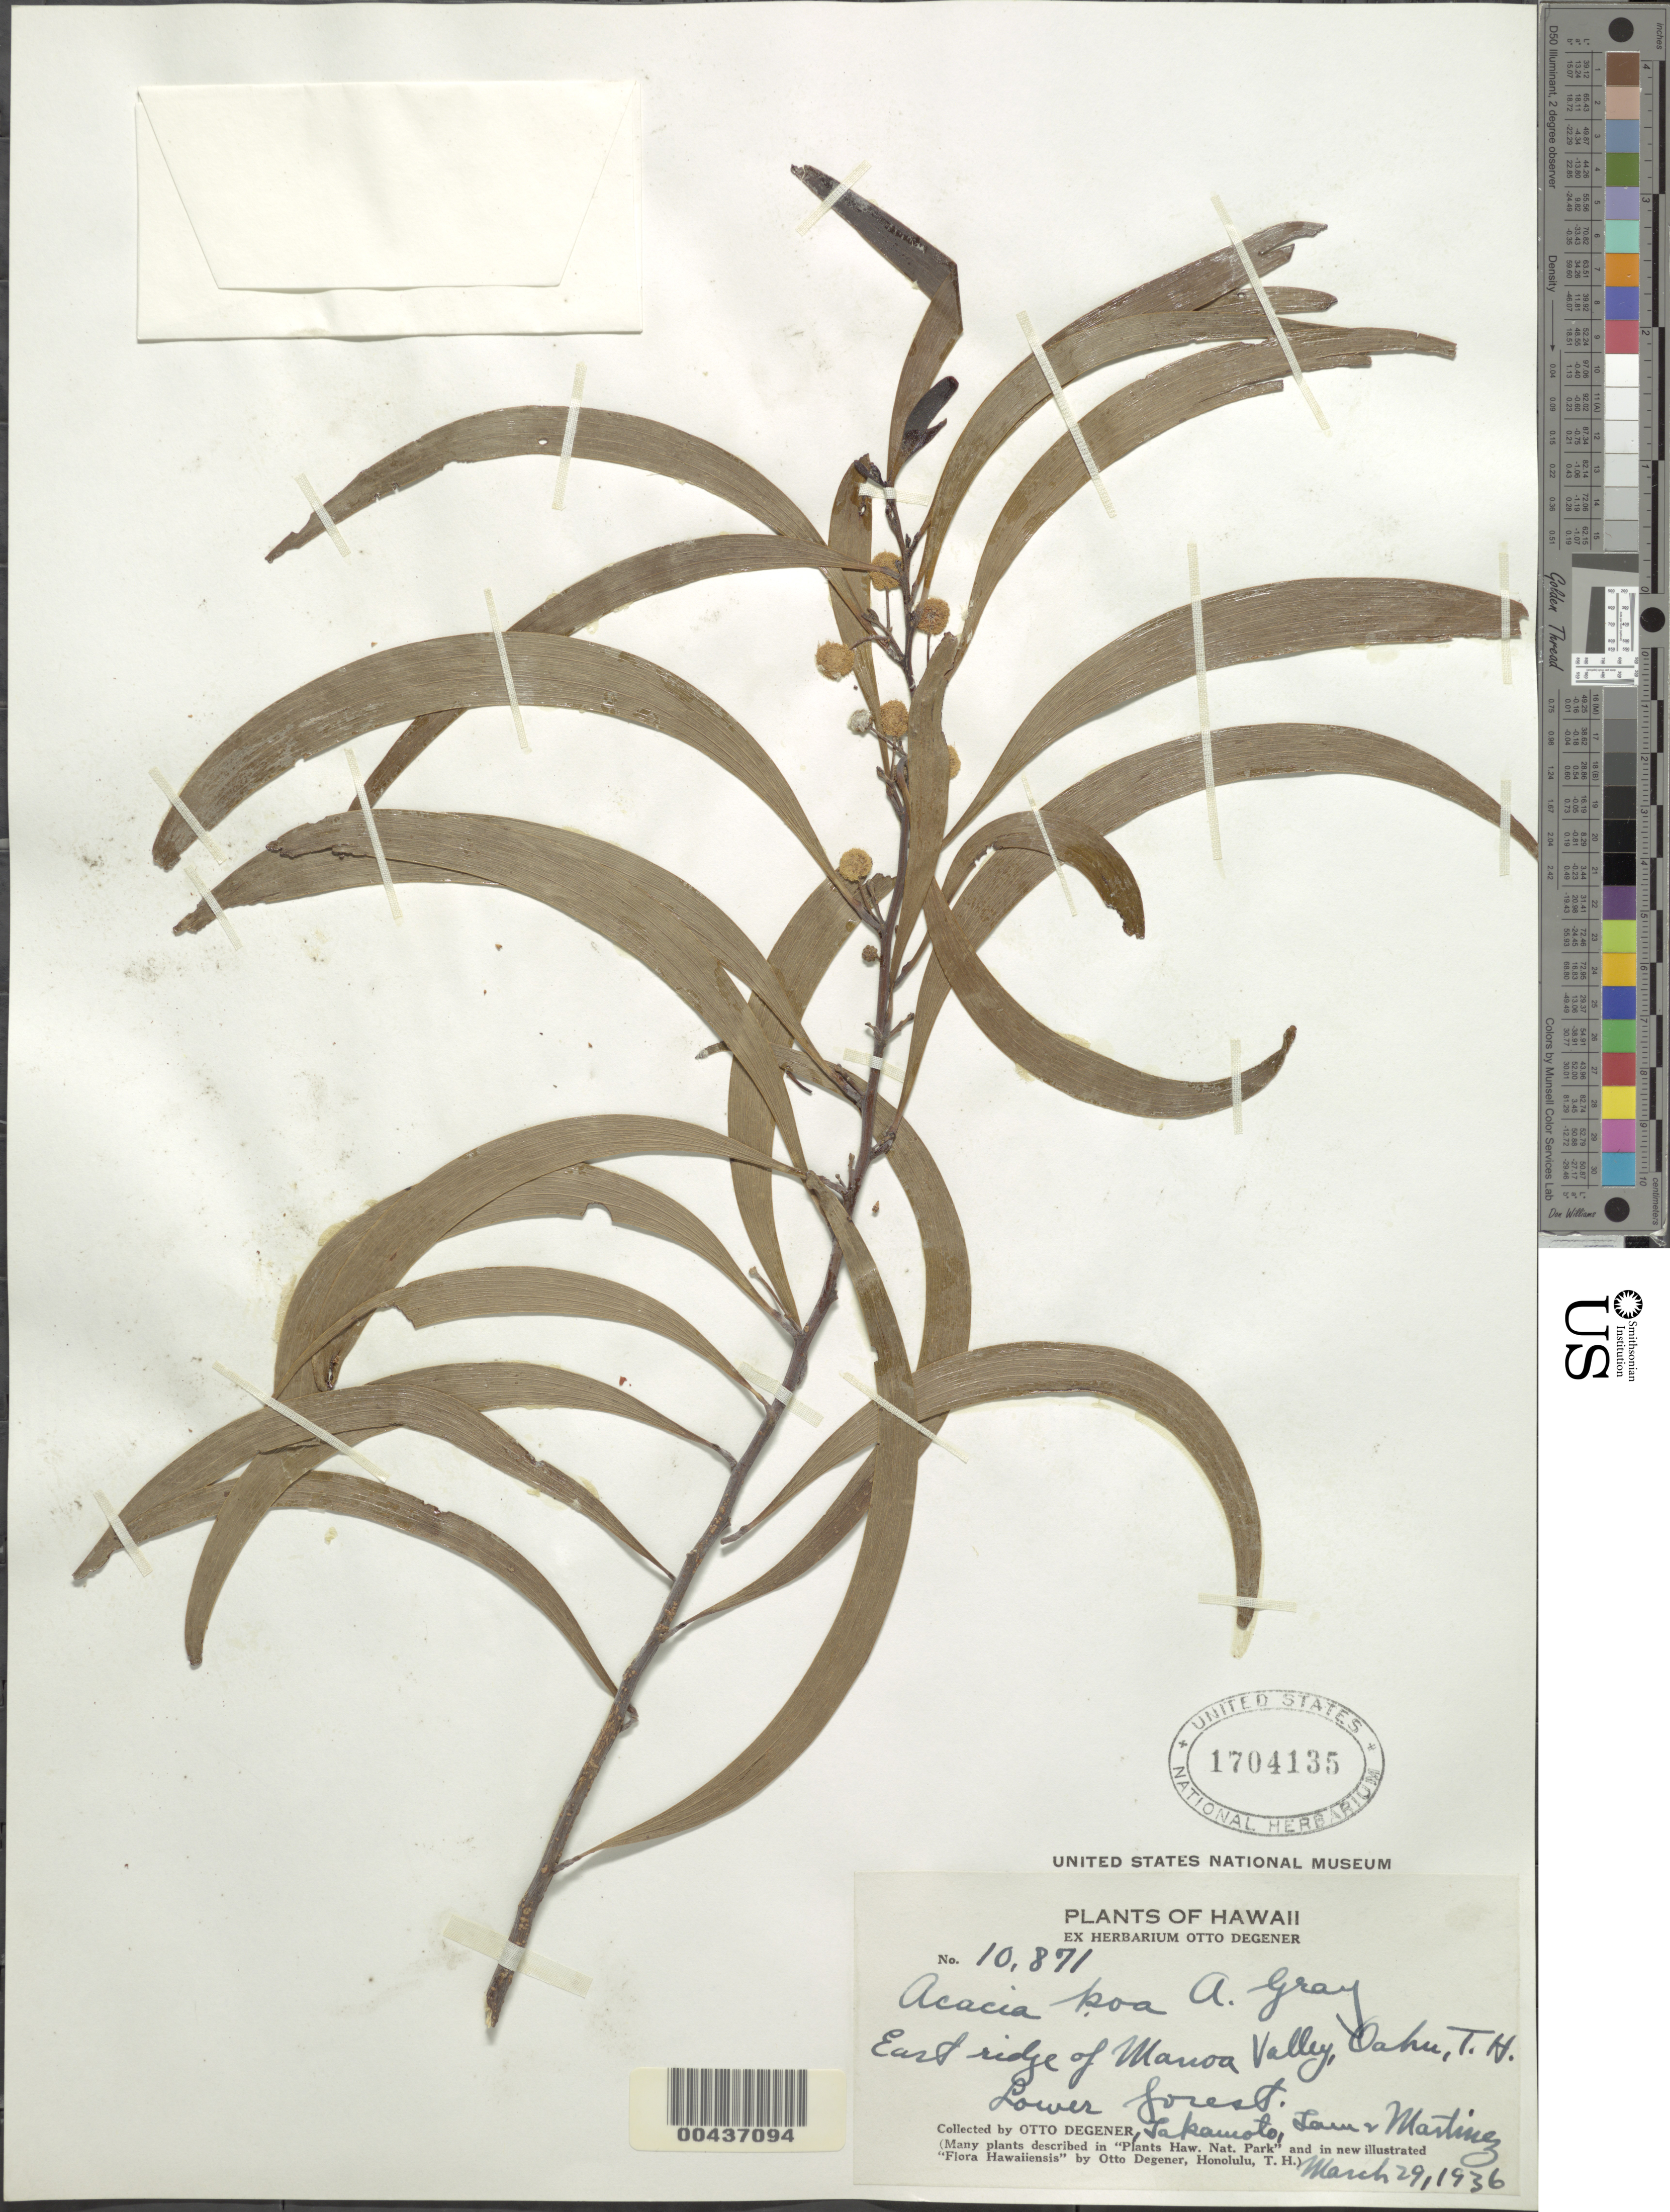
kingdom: Plantae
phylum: Tracheophyta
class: Magnoliopsida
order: Fabales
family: Fabaceae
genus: Acacia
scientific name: Acacia koa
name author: A. Gray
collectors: O. Degener, -. Takamoto, Tam & -- Martinez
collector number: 10871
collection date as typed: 1936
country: United States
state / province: Hawaii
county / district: Honolulu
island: Oahu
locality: East ridge of Manoa Valley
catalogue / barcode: US 1704135